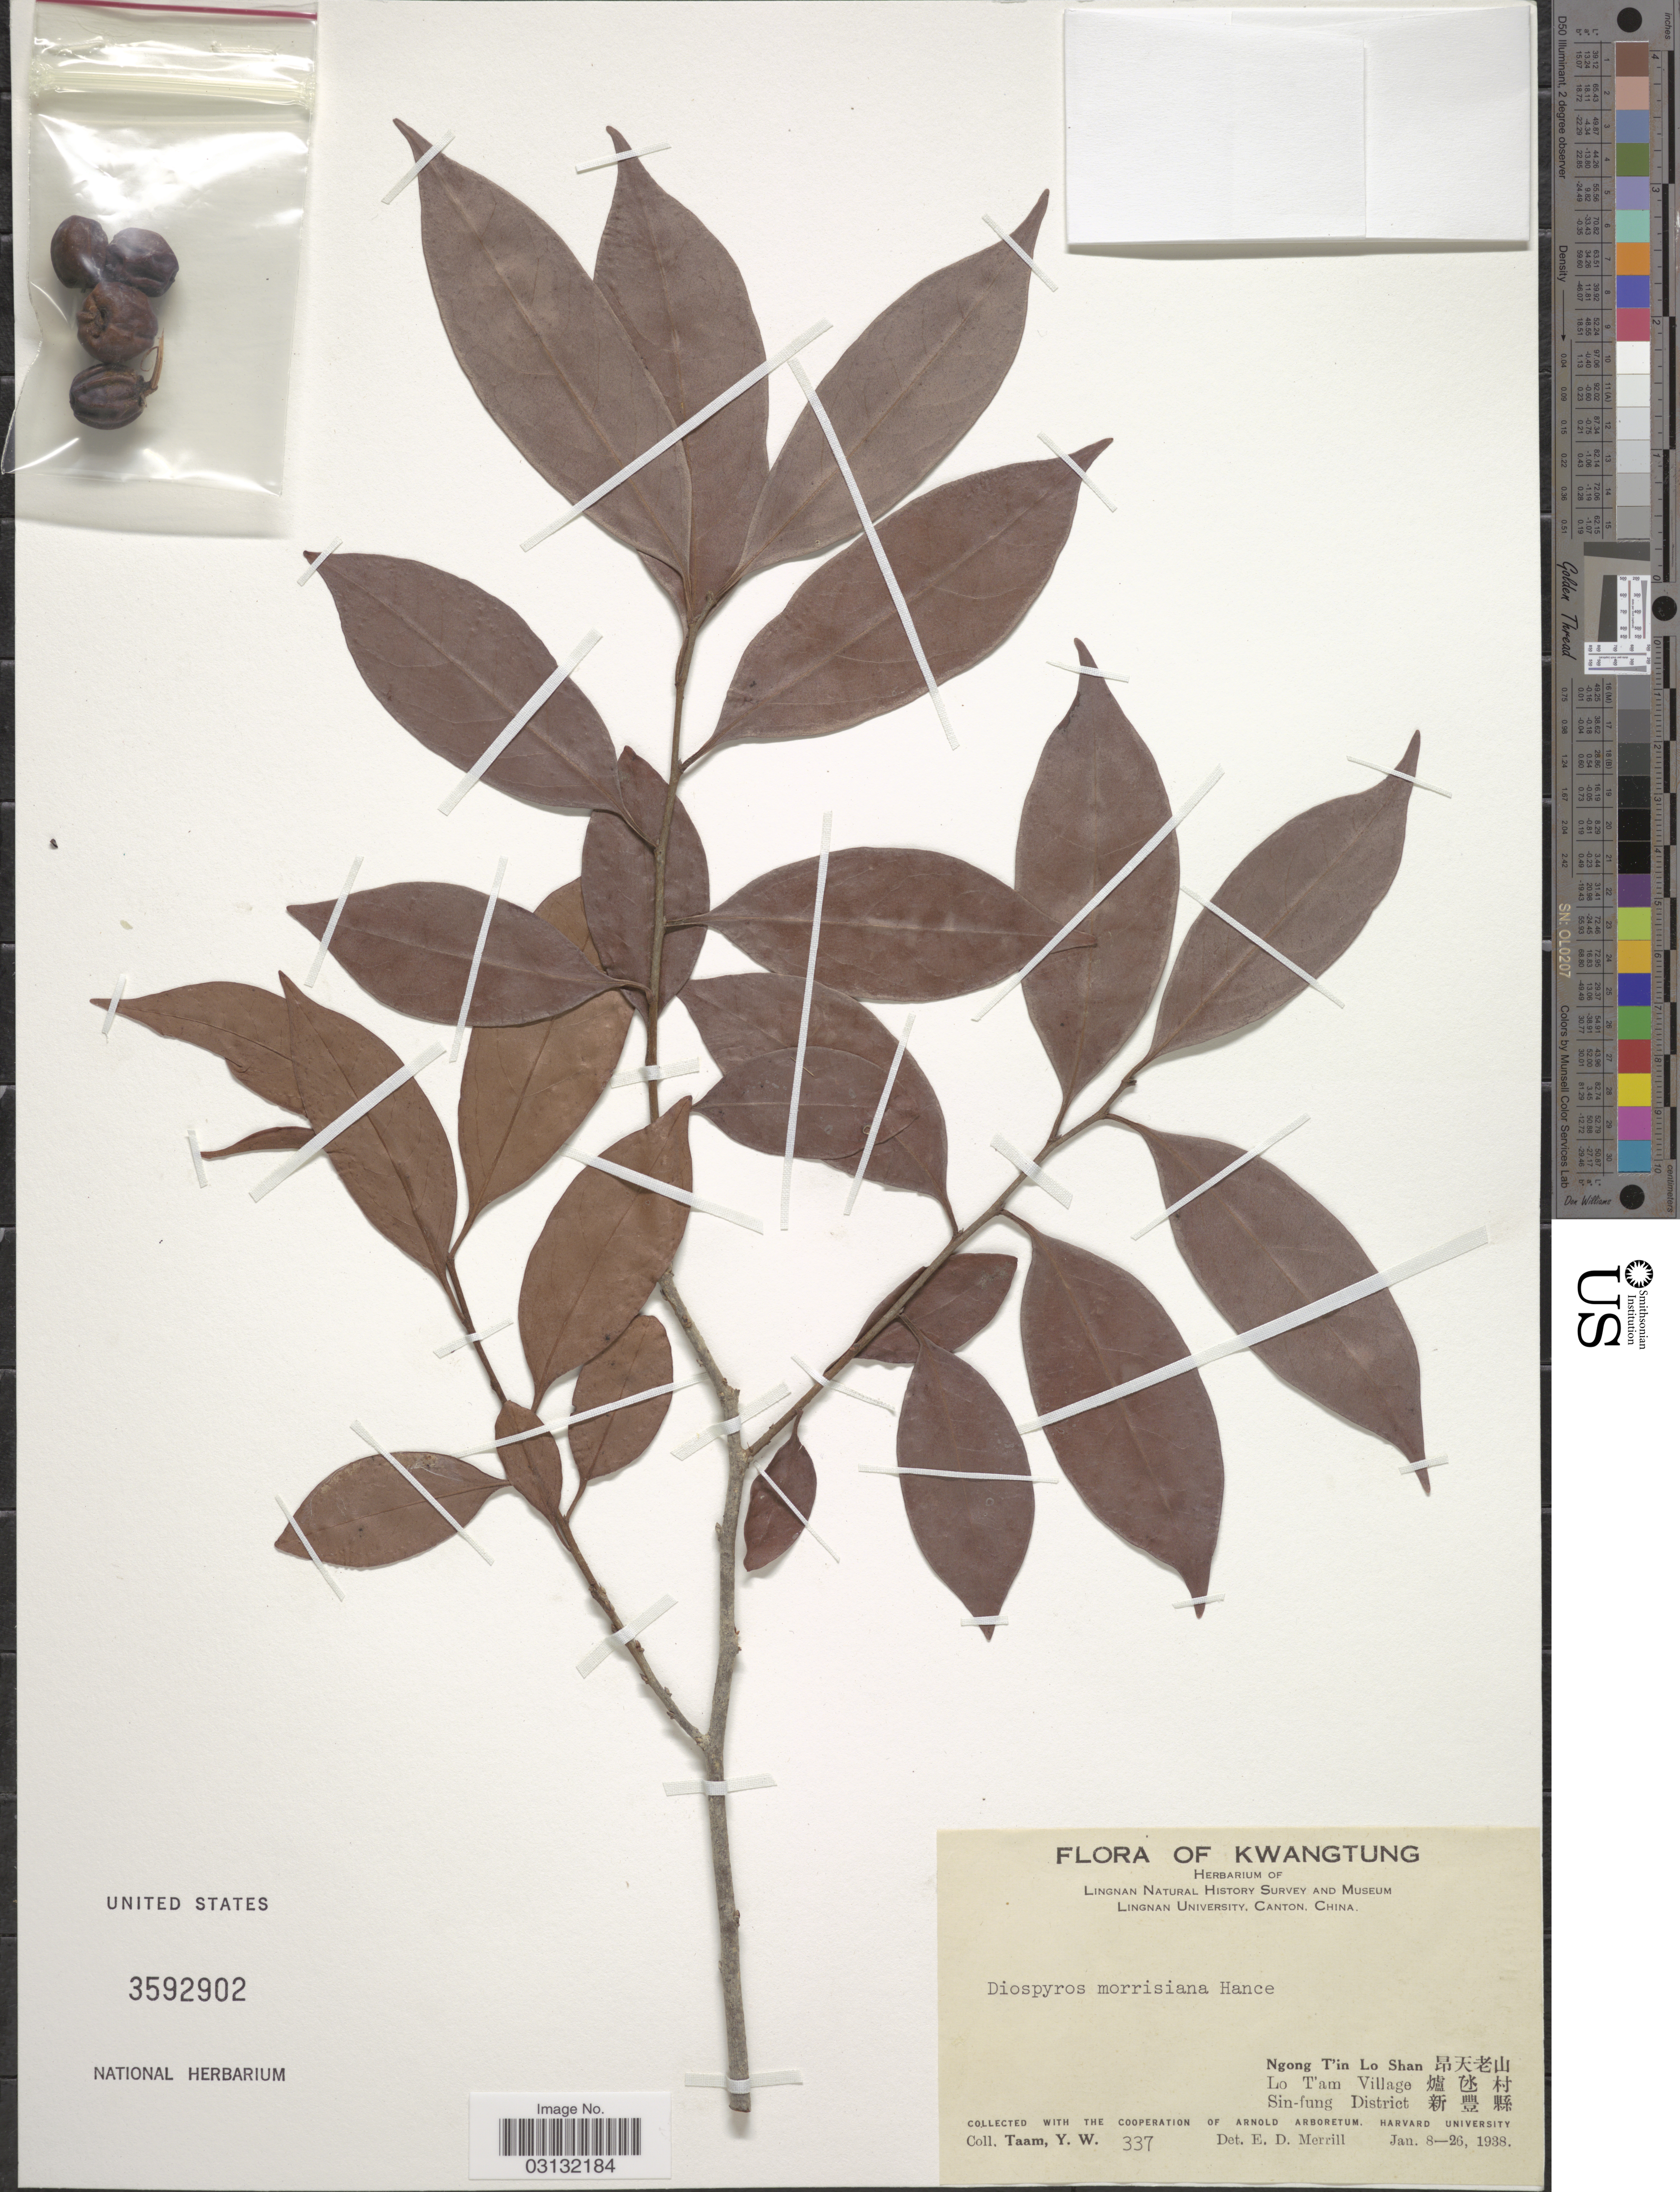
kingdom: Plantae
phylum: Tracheophyta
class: Magnoliopsida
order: Ericales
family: Ebenaceae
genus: Diospyros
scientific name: Diospyros morrisiana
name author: Hance in Walp.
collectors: Y. W. Taam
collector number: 337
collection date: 1938-01-08/1938-01-26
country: China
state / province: Guangdong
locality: Kwangtung, Ngong T'in Lo Shan X, Lo T'am Village X, Sin-fung District X.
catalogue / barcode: US 3592902